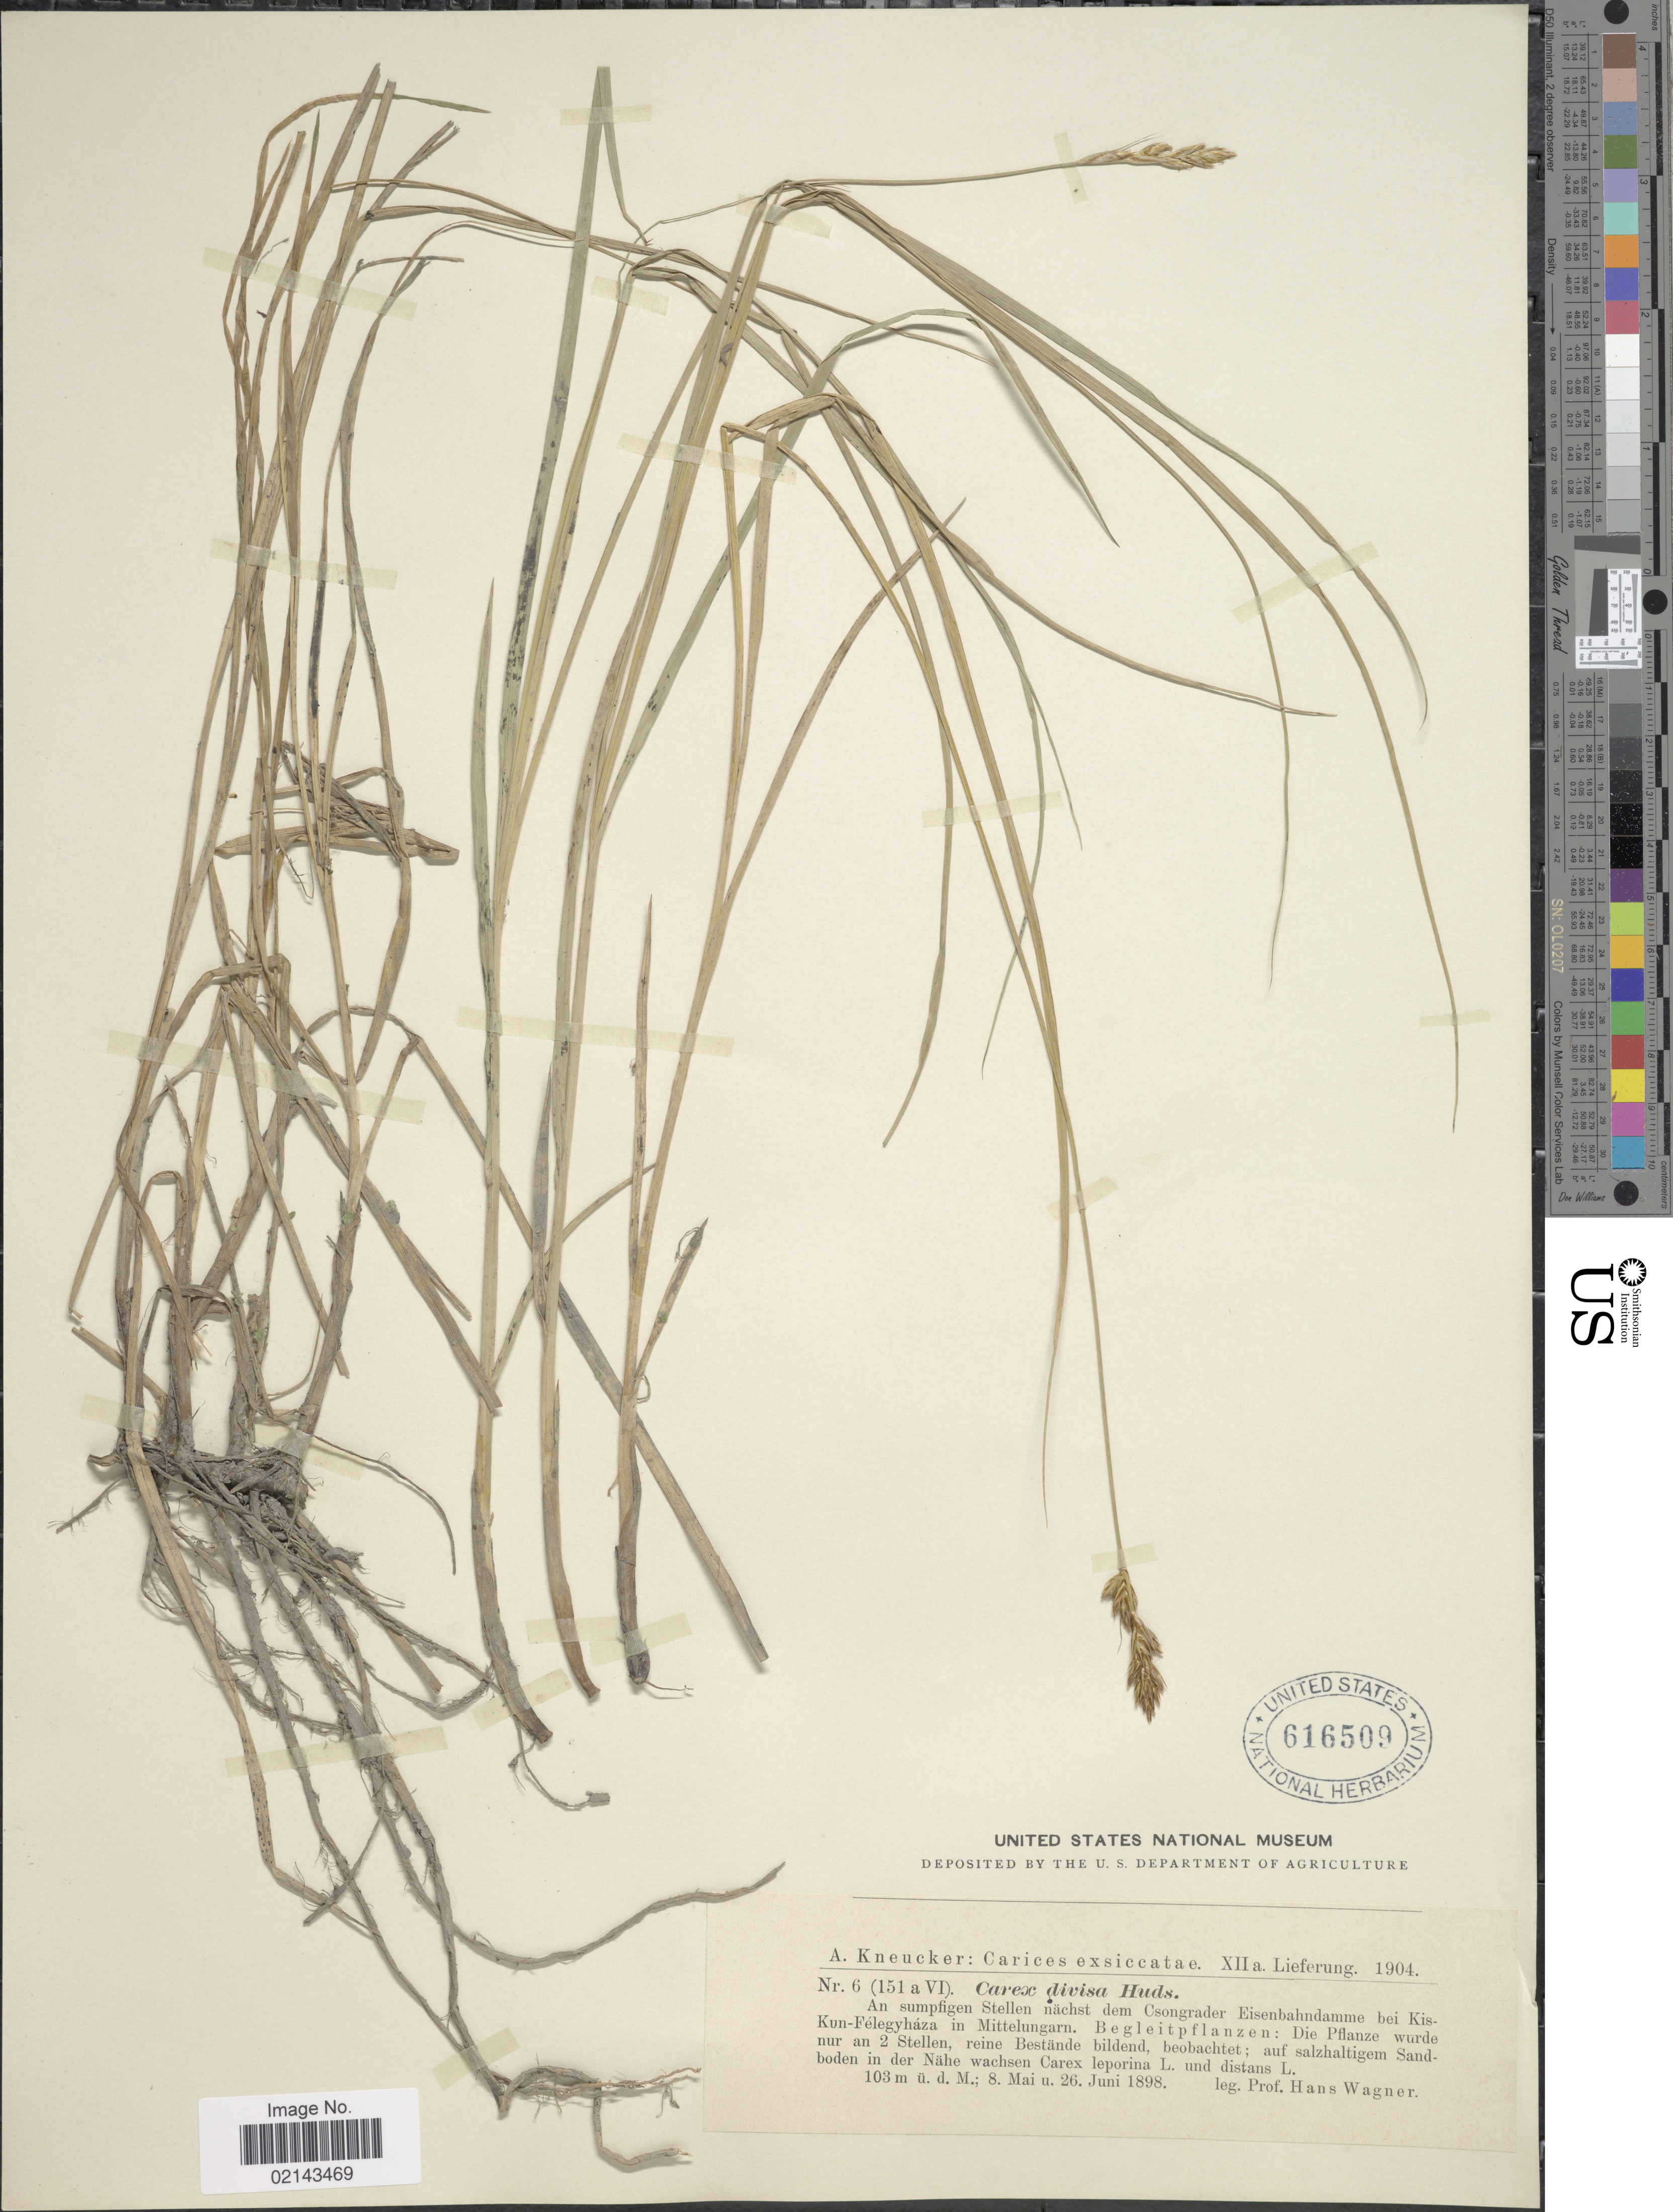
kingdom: Plantae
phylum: Tracheophyta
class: Liliopsida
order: Poales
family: Cyperaceae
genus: Carex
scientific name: Carex divisa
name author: Huds.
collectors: H. Wagner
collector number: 6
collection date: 1898-05-08/1898-06-26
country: Hungary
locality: An sumpfigen Stellen nachst dem Csongrader Eisenbahndamme bei Kis-Kun-Felegyhaza in Mittelungarn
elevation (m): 103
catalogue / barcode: US 616509